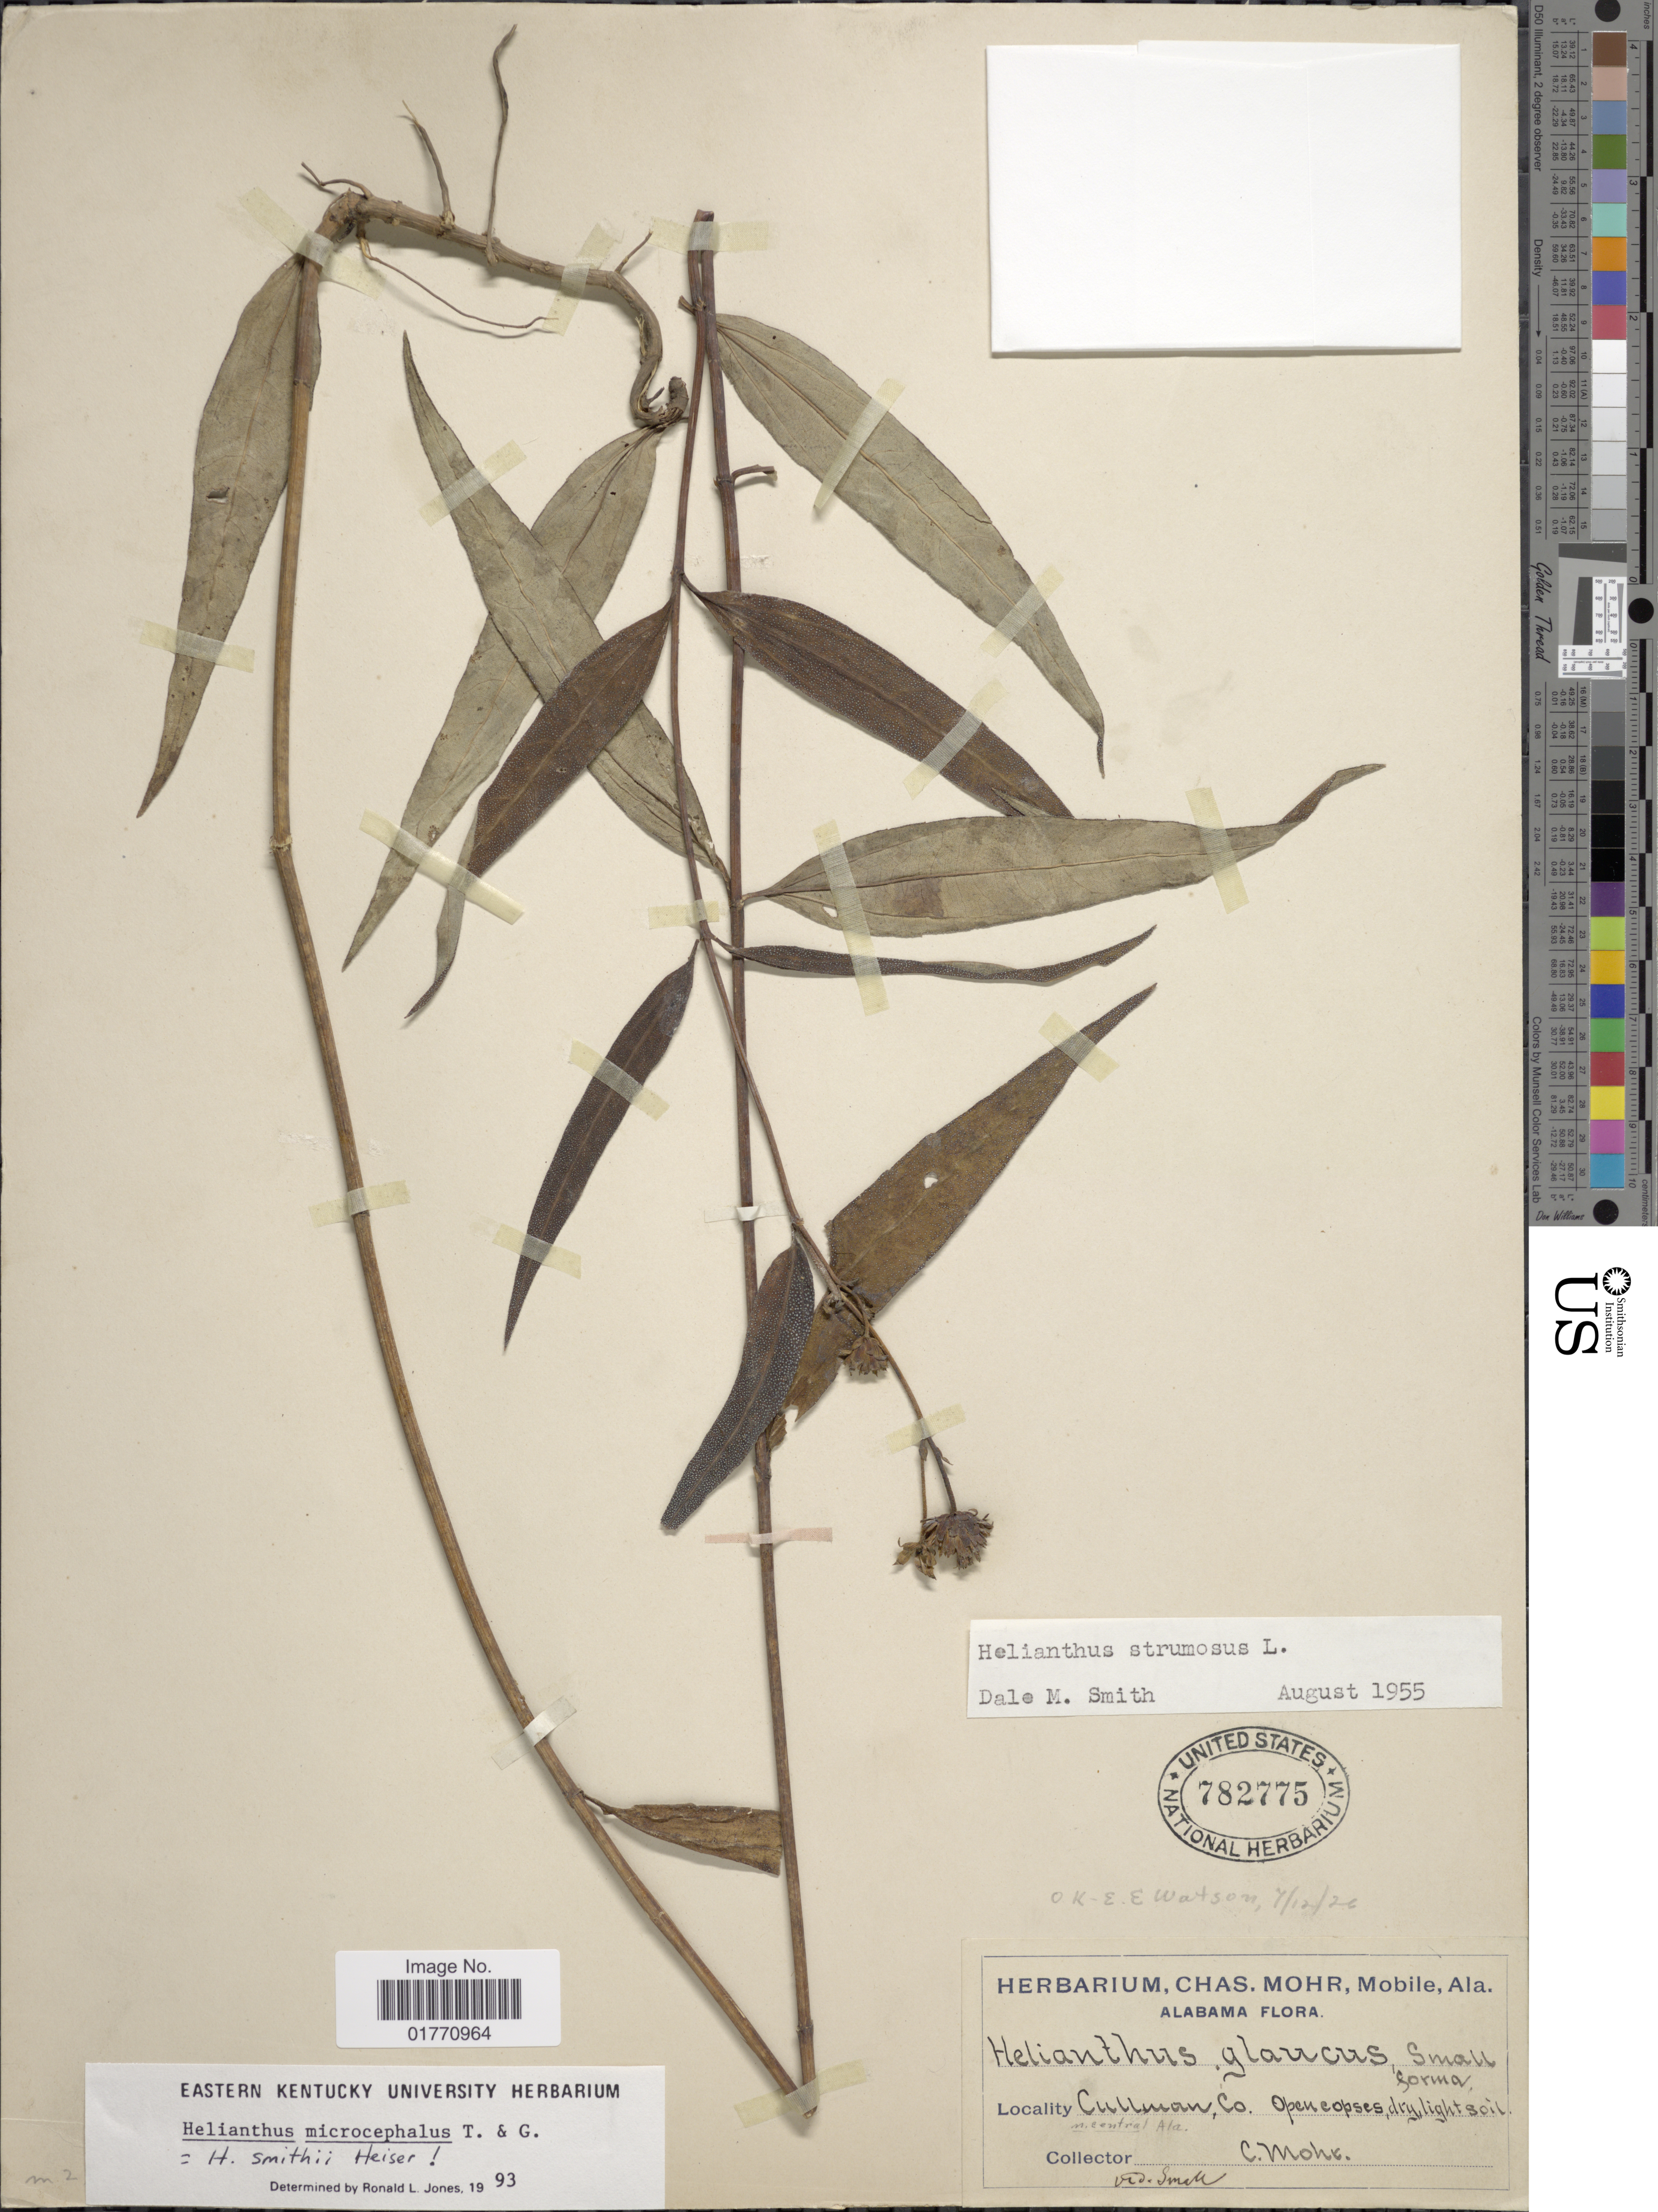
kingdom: Plantae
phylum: Tracheophyta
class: Magnoliopsida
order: Asterales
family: Asteraceae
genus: Helianthus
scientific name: Helianthus mollis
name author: Lam.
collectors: Mohr, C. T. (herbarium)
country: United States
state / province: Alabama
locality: Cullman Co., open copses, n. central Ala.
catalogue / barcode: US 782775